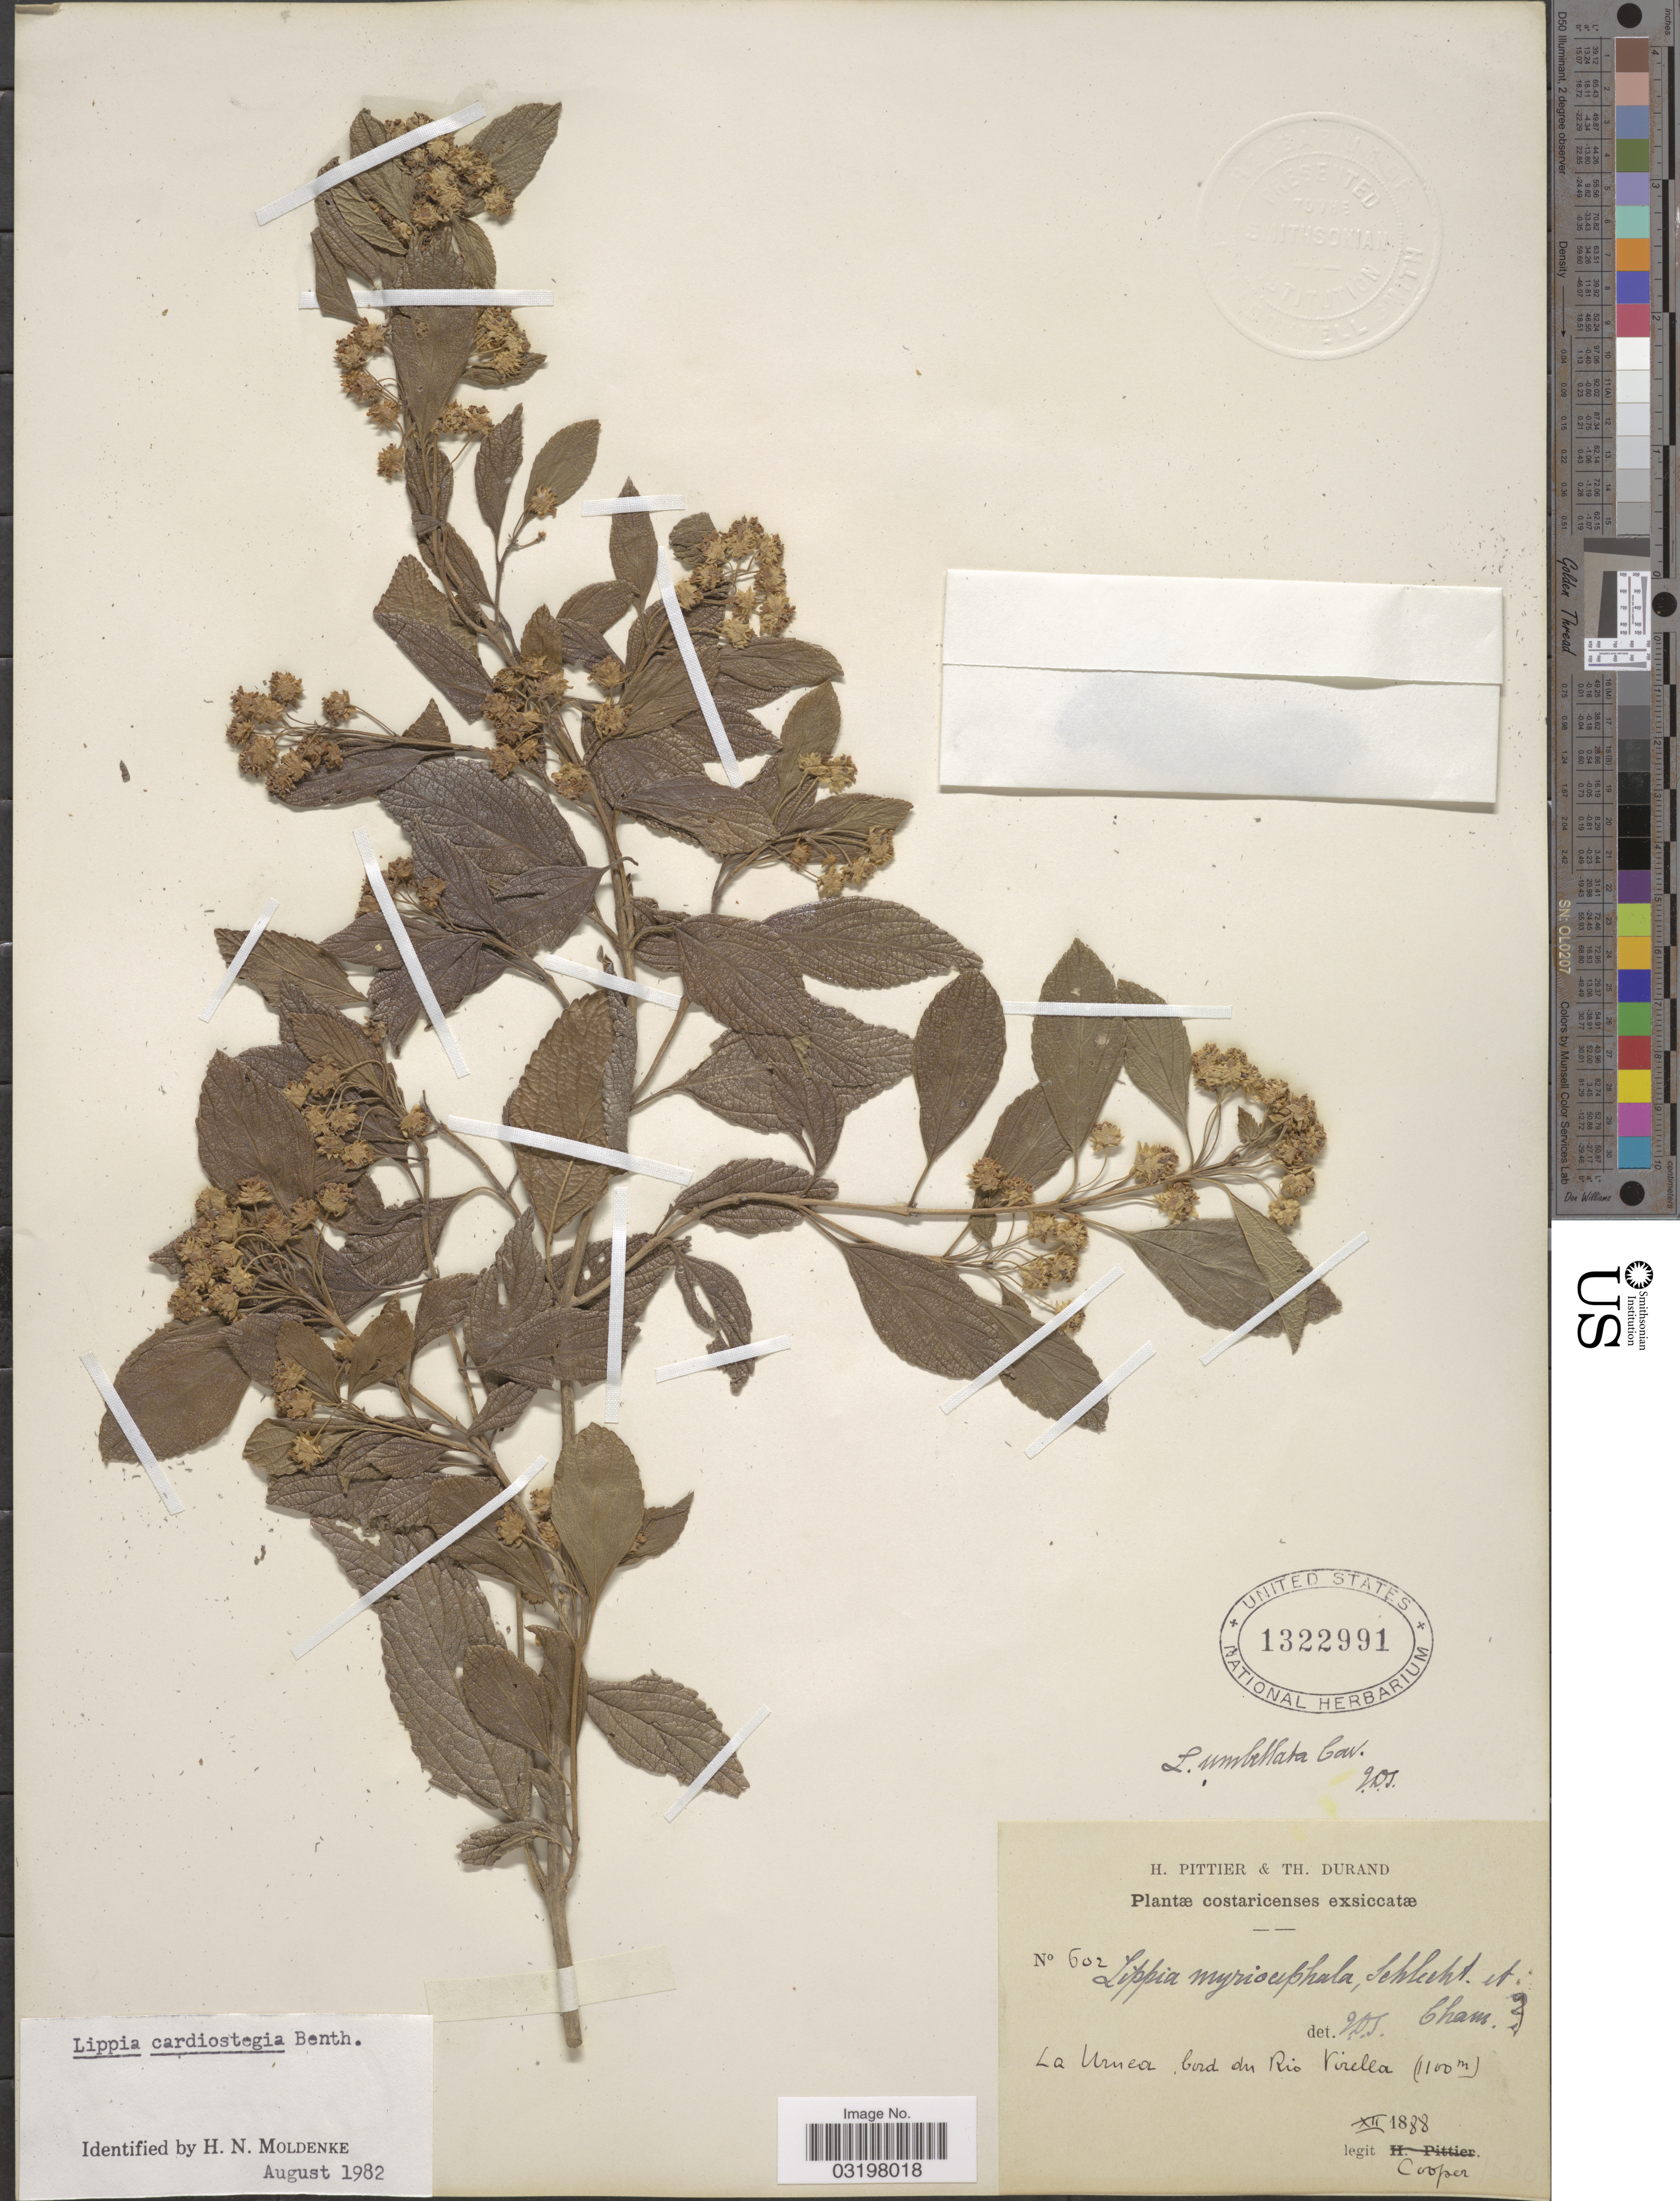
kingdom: Plantae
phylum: Tracheophyta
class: Magnoliopsida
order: Lamiales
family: Verbenaceae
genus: Lippia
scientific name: Lippia cardiostegia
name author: Benth.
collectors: -- Cooper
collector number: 602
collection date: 1888-12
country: Costa Rica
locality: La Uruca, bord du Rio Virella.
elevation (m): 1100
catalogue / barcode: US 1322991